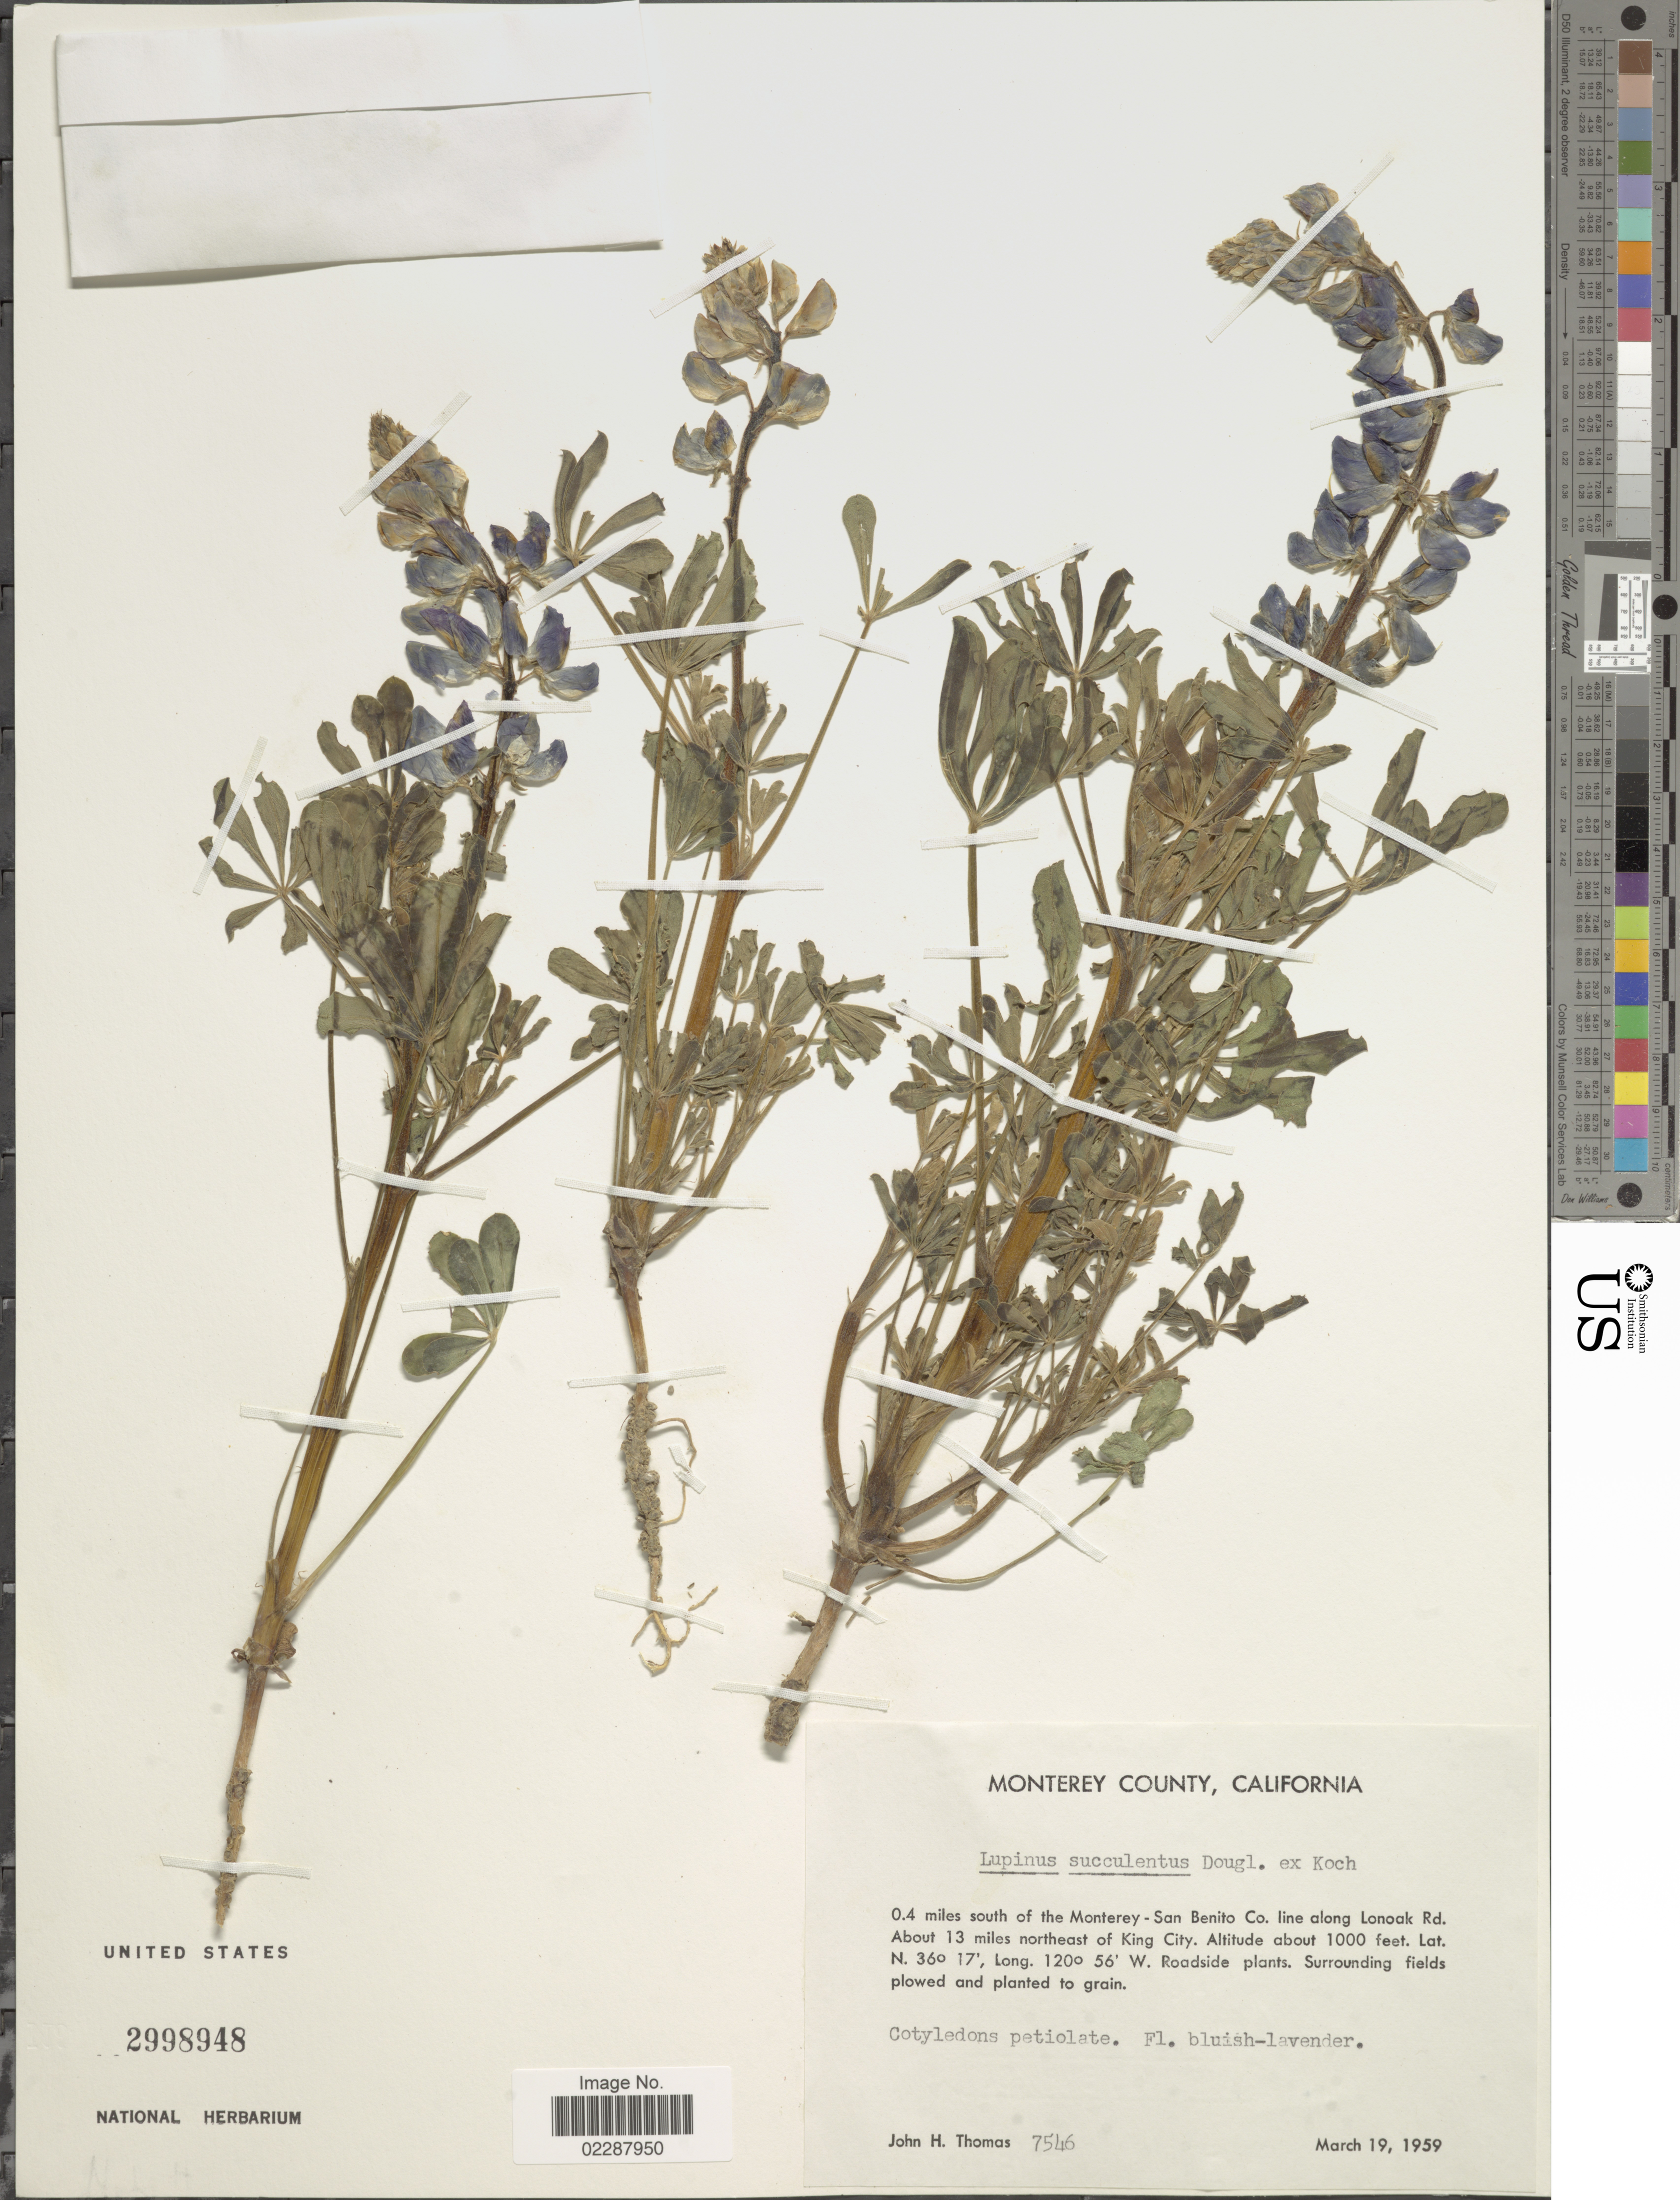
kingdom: Plantae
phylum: Tracheophyta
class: Magnoliopsida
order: Fabales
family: Fabaceae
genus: Lupinus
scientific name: Lupinus succulentus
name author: Douglas ex K. Koch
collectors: J. H. Thomas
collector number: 7546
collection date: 1959-03-19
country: United States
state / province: California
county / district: Monterey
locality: Monterey County, 0.4 miles south of the Monterey - San Benito Co. line along Lonoak Rd. About 13 miles northeast of King City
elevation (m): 305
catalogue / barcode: US 2998948